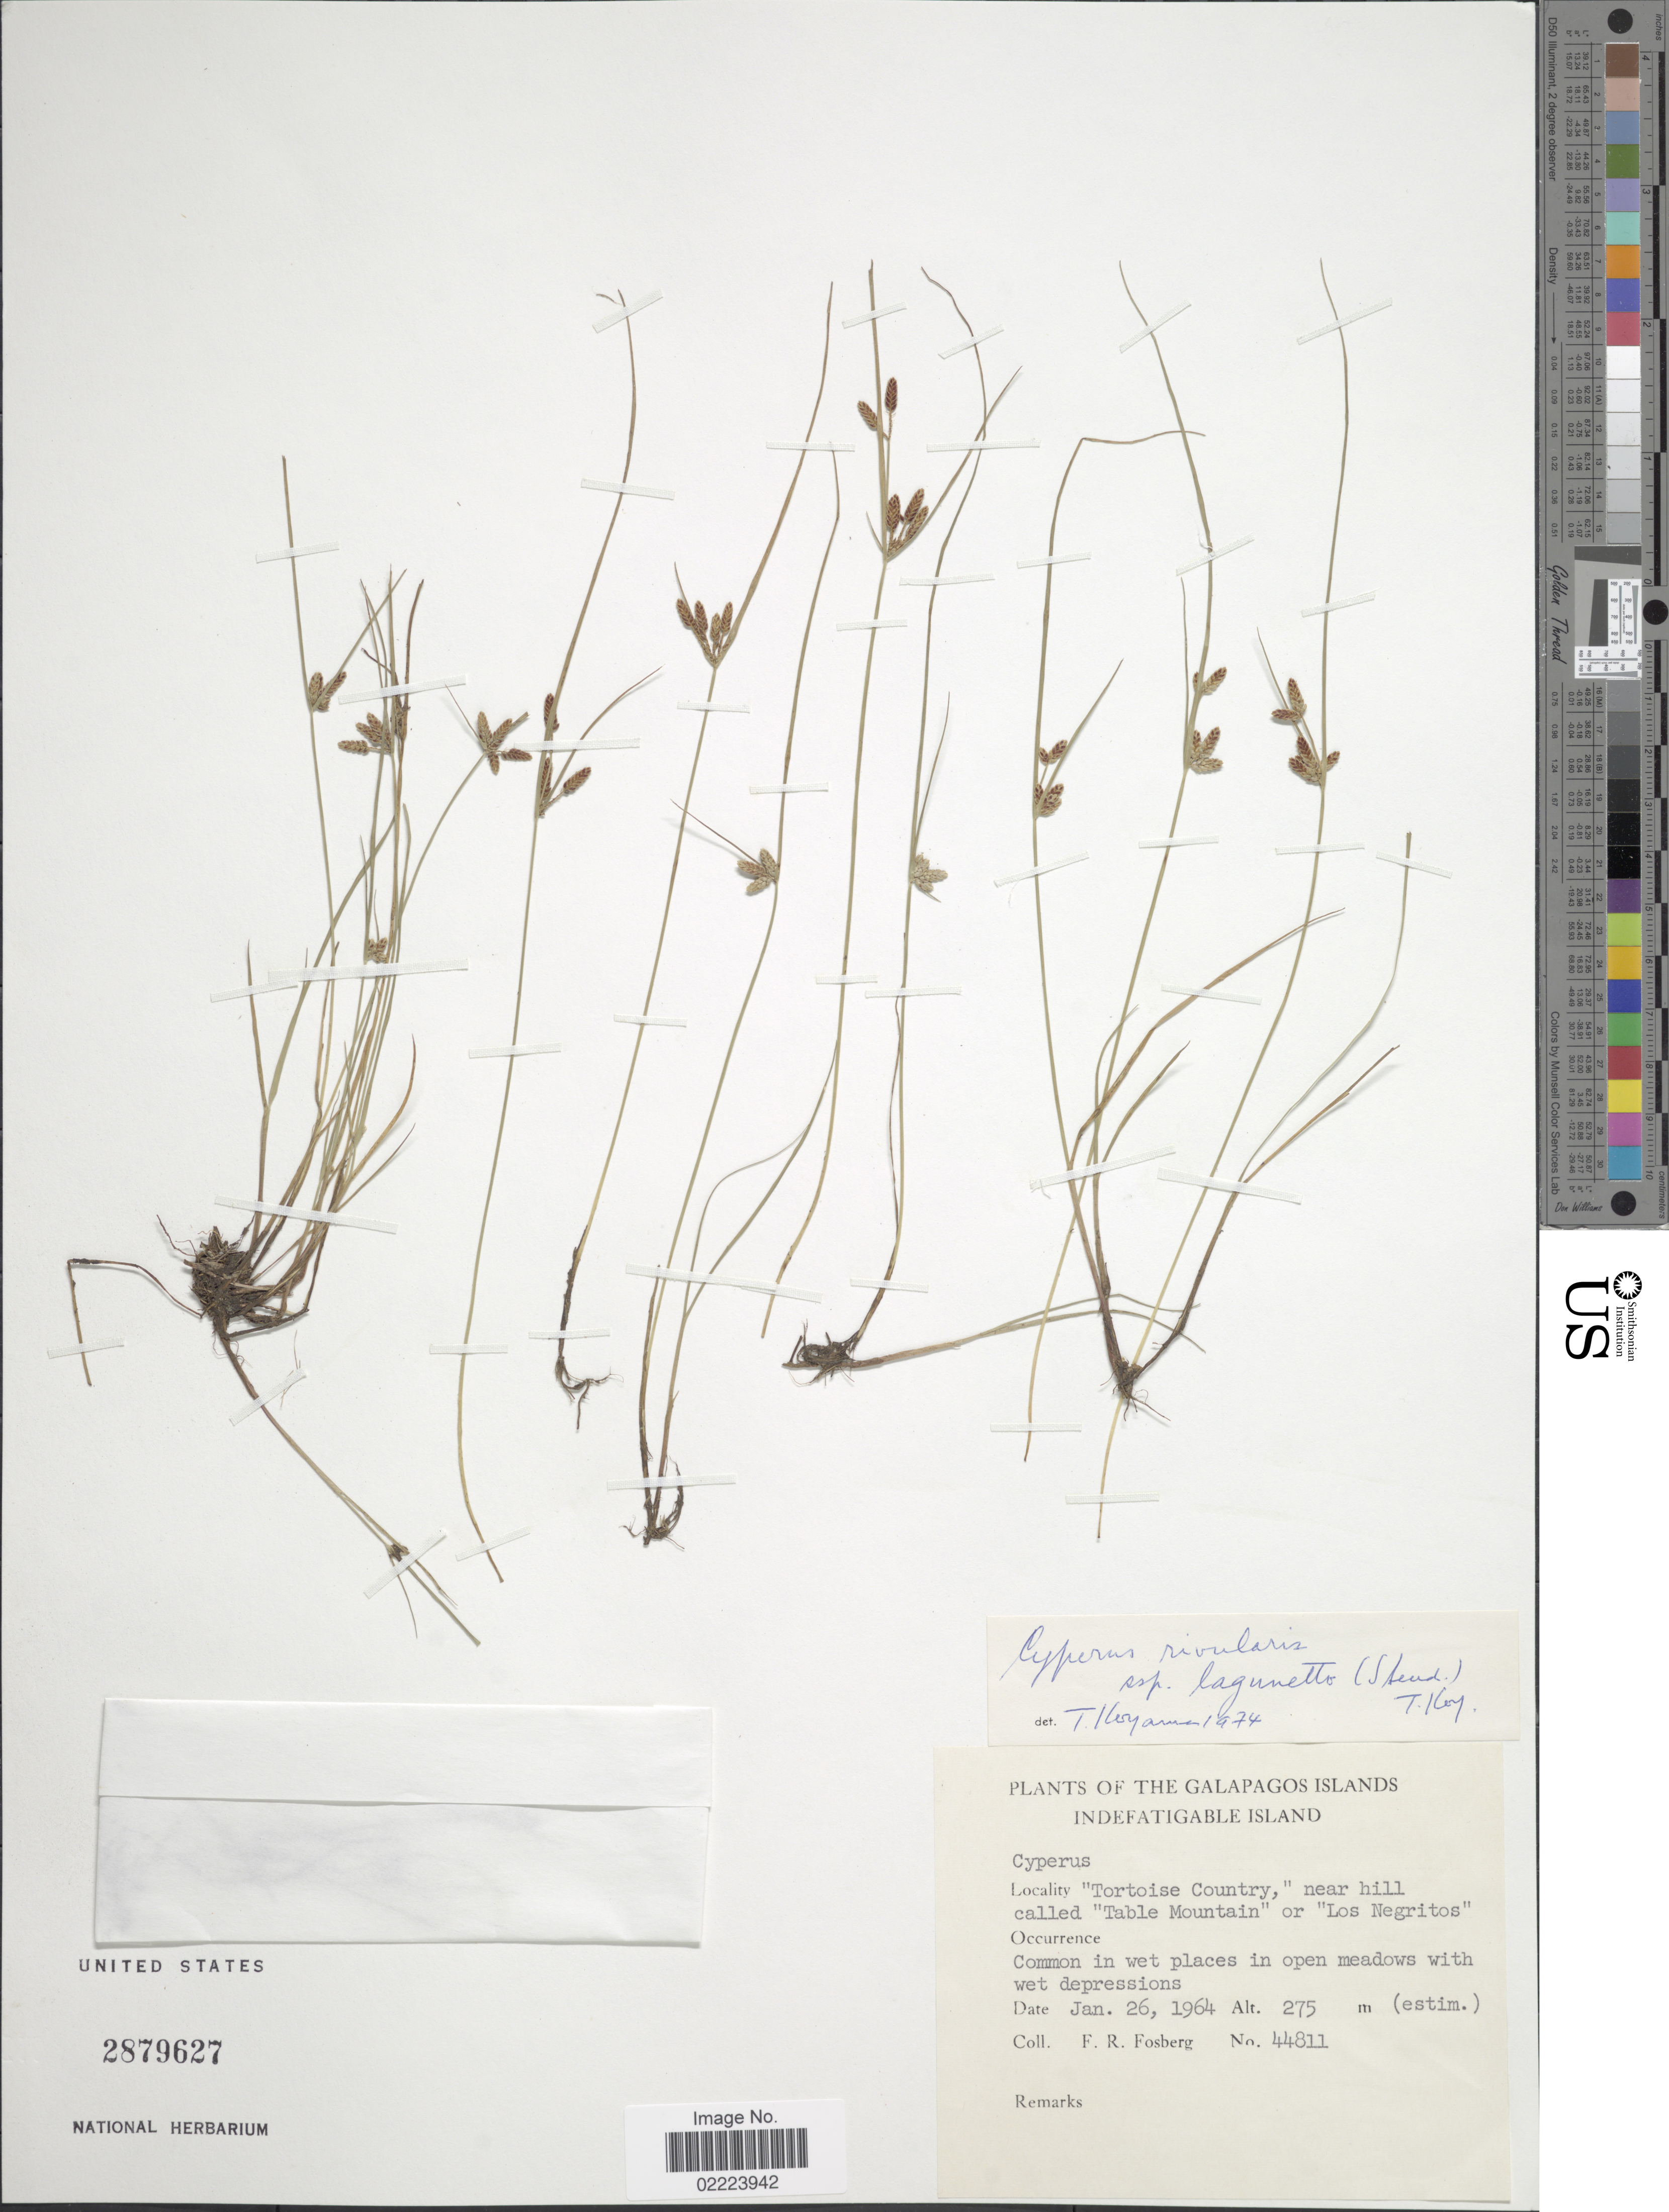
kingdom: Plantae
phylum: Tracheophyta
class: Liliopsida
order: Poales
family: Cyperaceae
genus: Cyperus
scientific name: Cyperus bipartitus Torr.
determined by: Strong, Mark T., (BOT), Smithsonian Institution - National Museum of Natural History (UNITED STATES)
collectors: F. R. Fosberg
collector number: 44811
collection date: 1964-01-26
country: Ecuador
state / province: Colón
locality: The Galapagos Islands, Indefatigable Island, Tortoise Country, near hill called Table Mountain, or Los Negritos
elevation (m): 275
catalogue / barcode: US 2879627